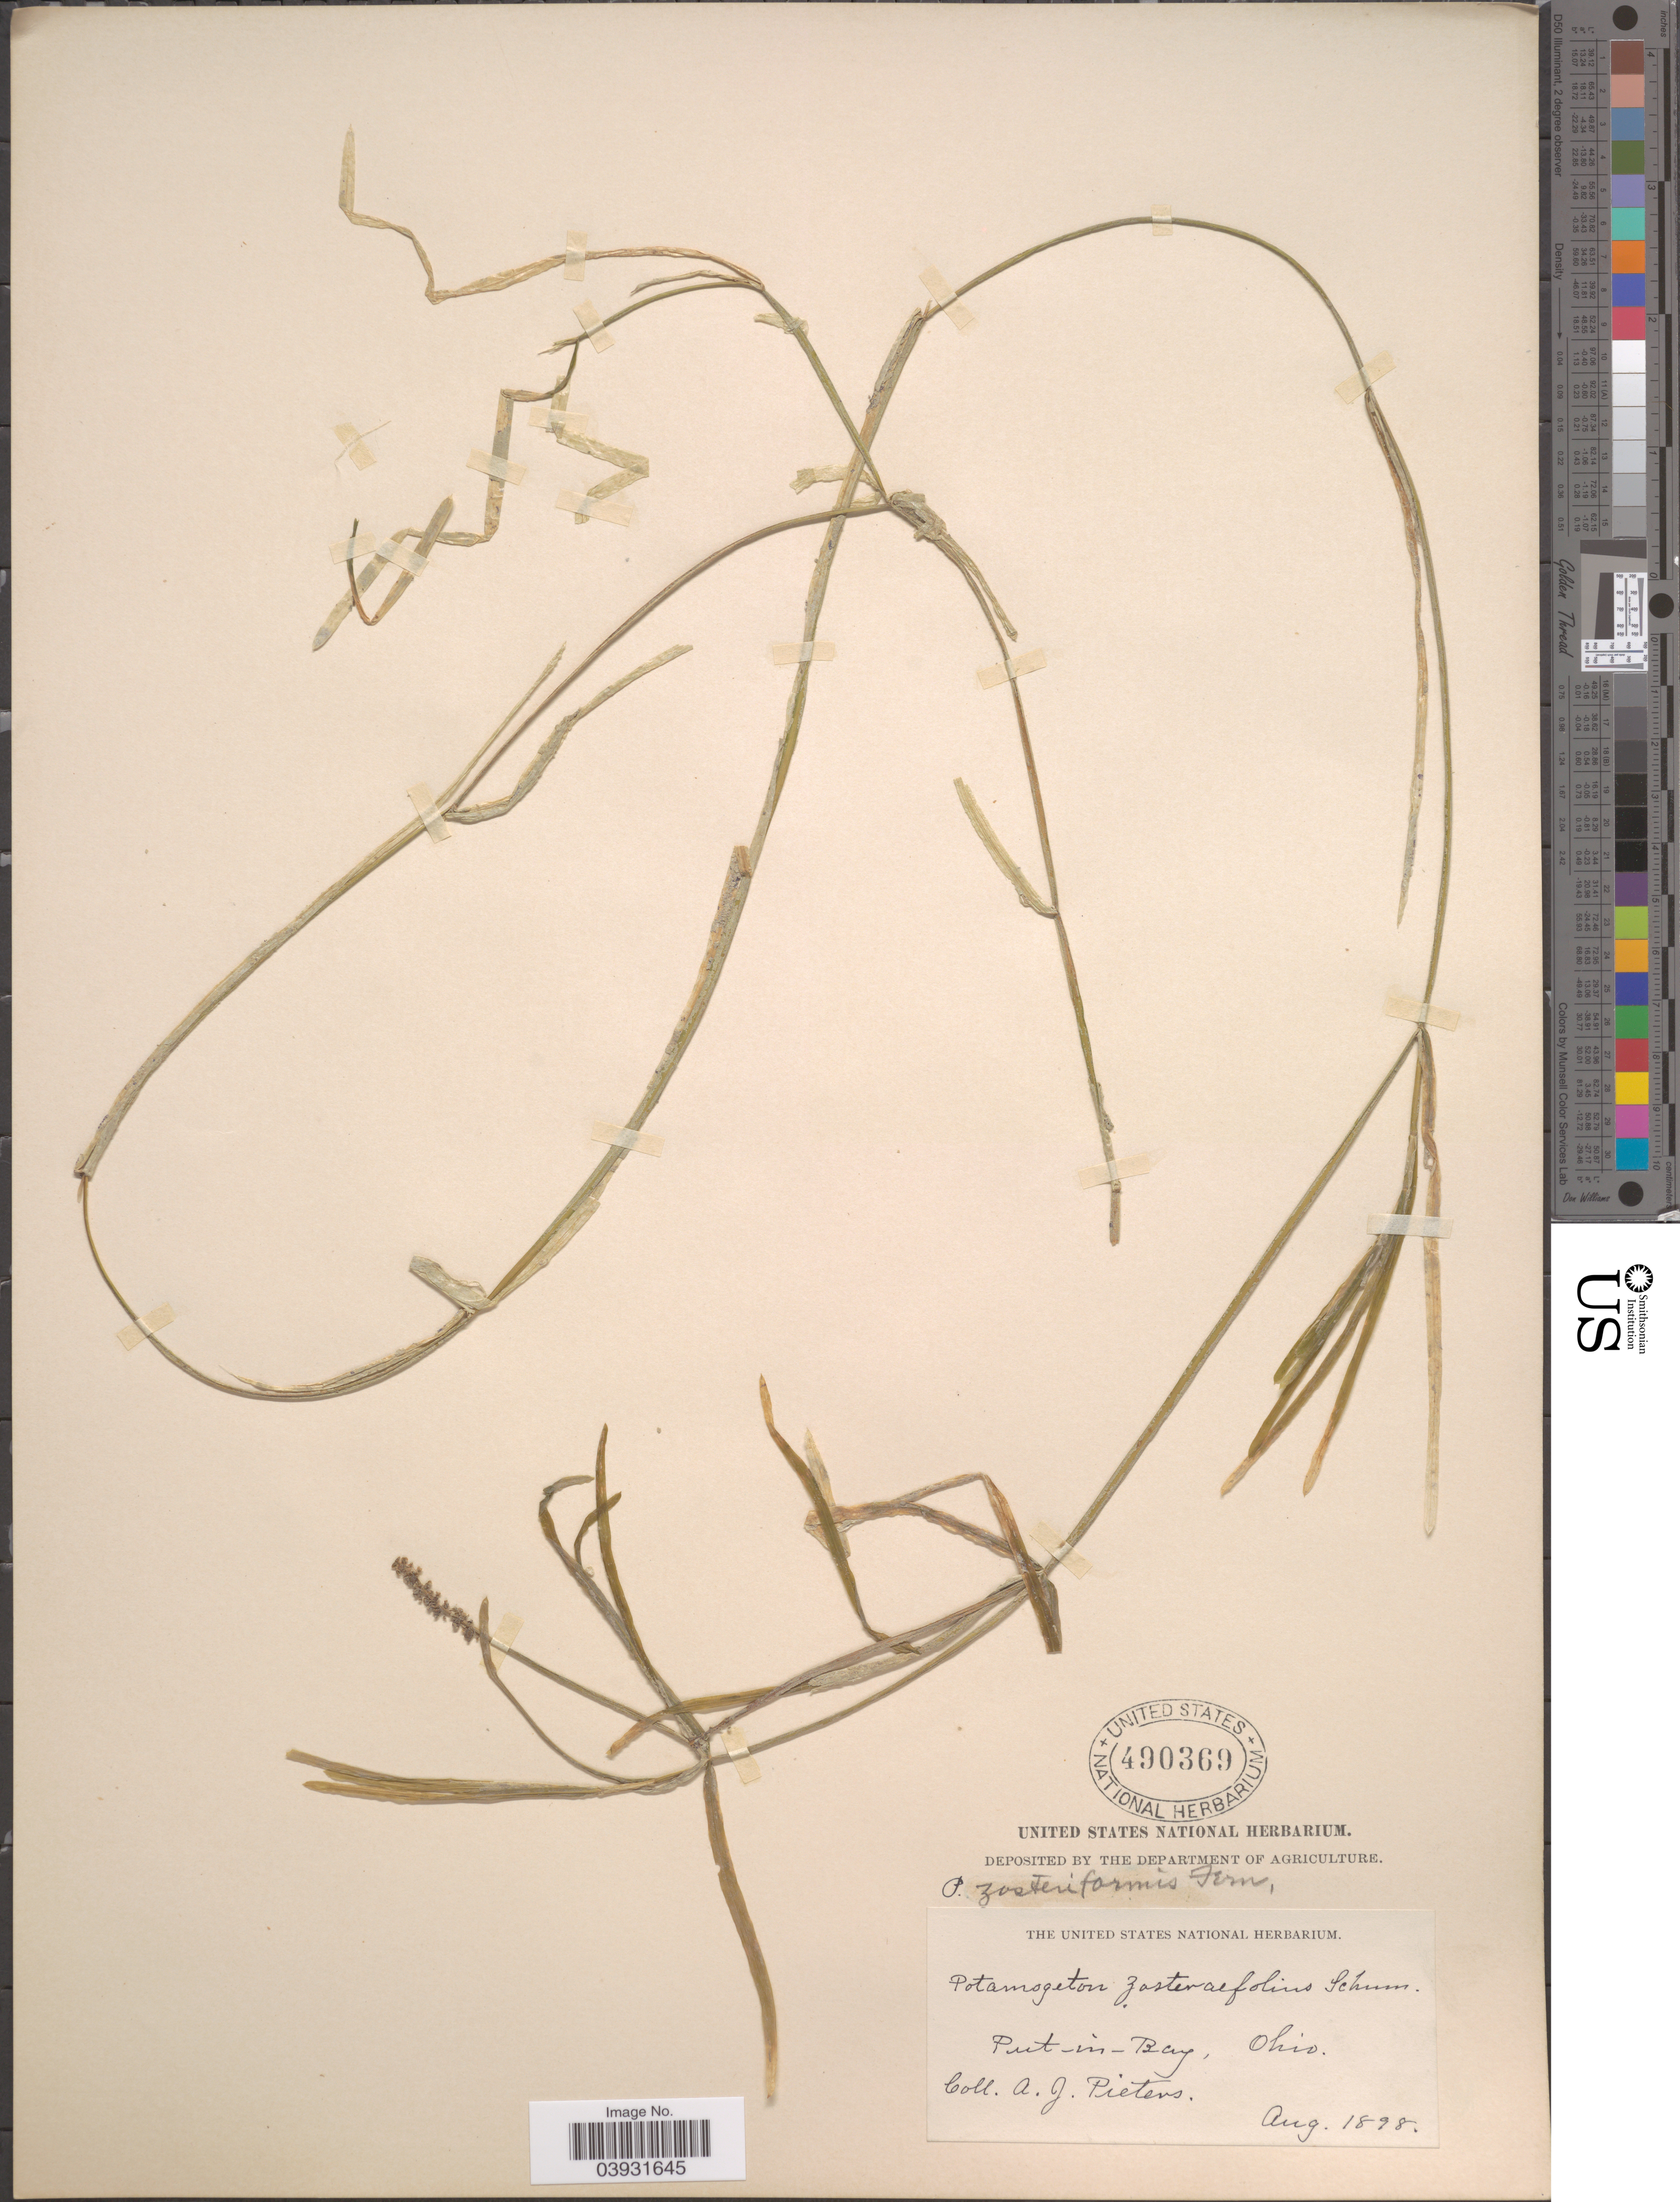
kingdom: Plantae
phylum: Tracheophyta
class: Liliopsida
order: Alismatales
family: Potamogetonaceae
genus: Potamogeton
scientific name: Potamogeton zosterifolius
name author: Schumach.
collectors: A. Pieters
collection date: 1898-08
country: United States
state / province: Ohio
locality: Put-in-Bay.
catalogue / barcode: US 490369